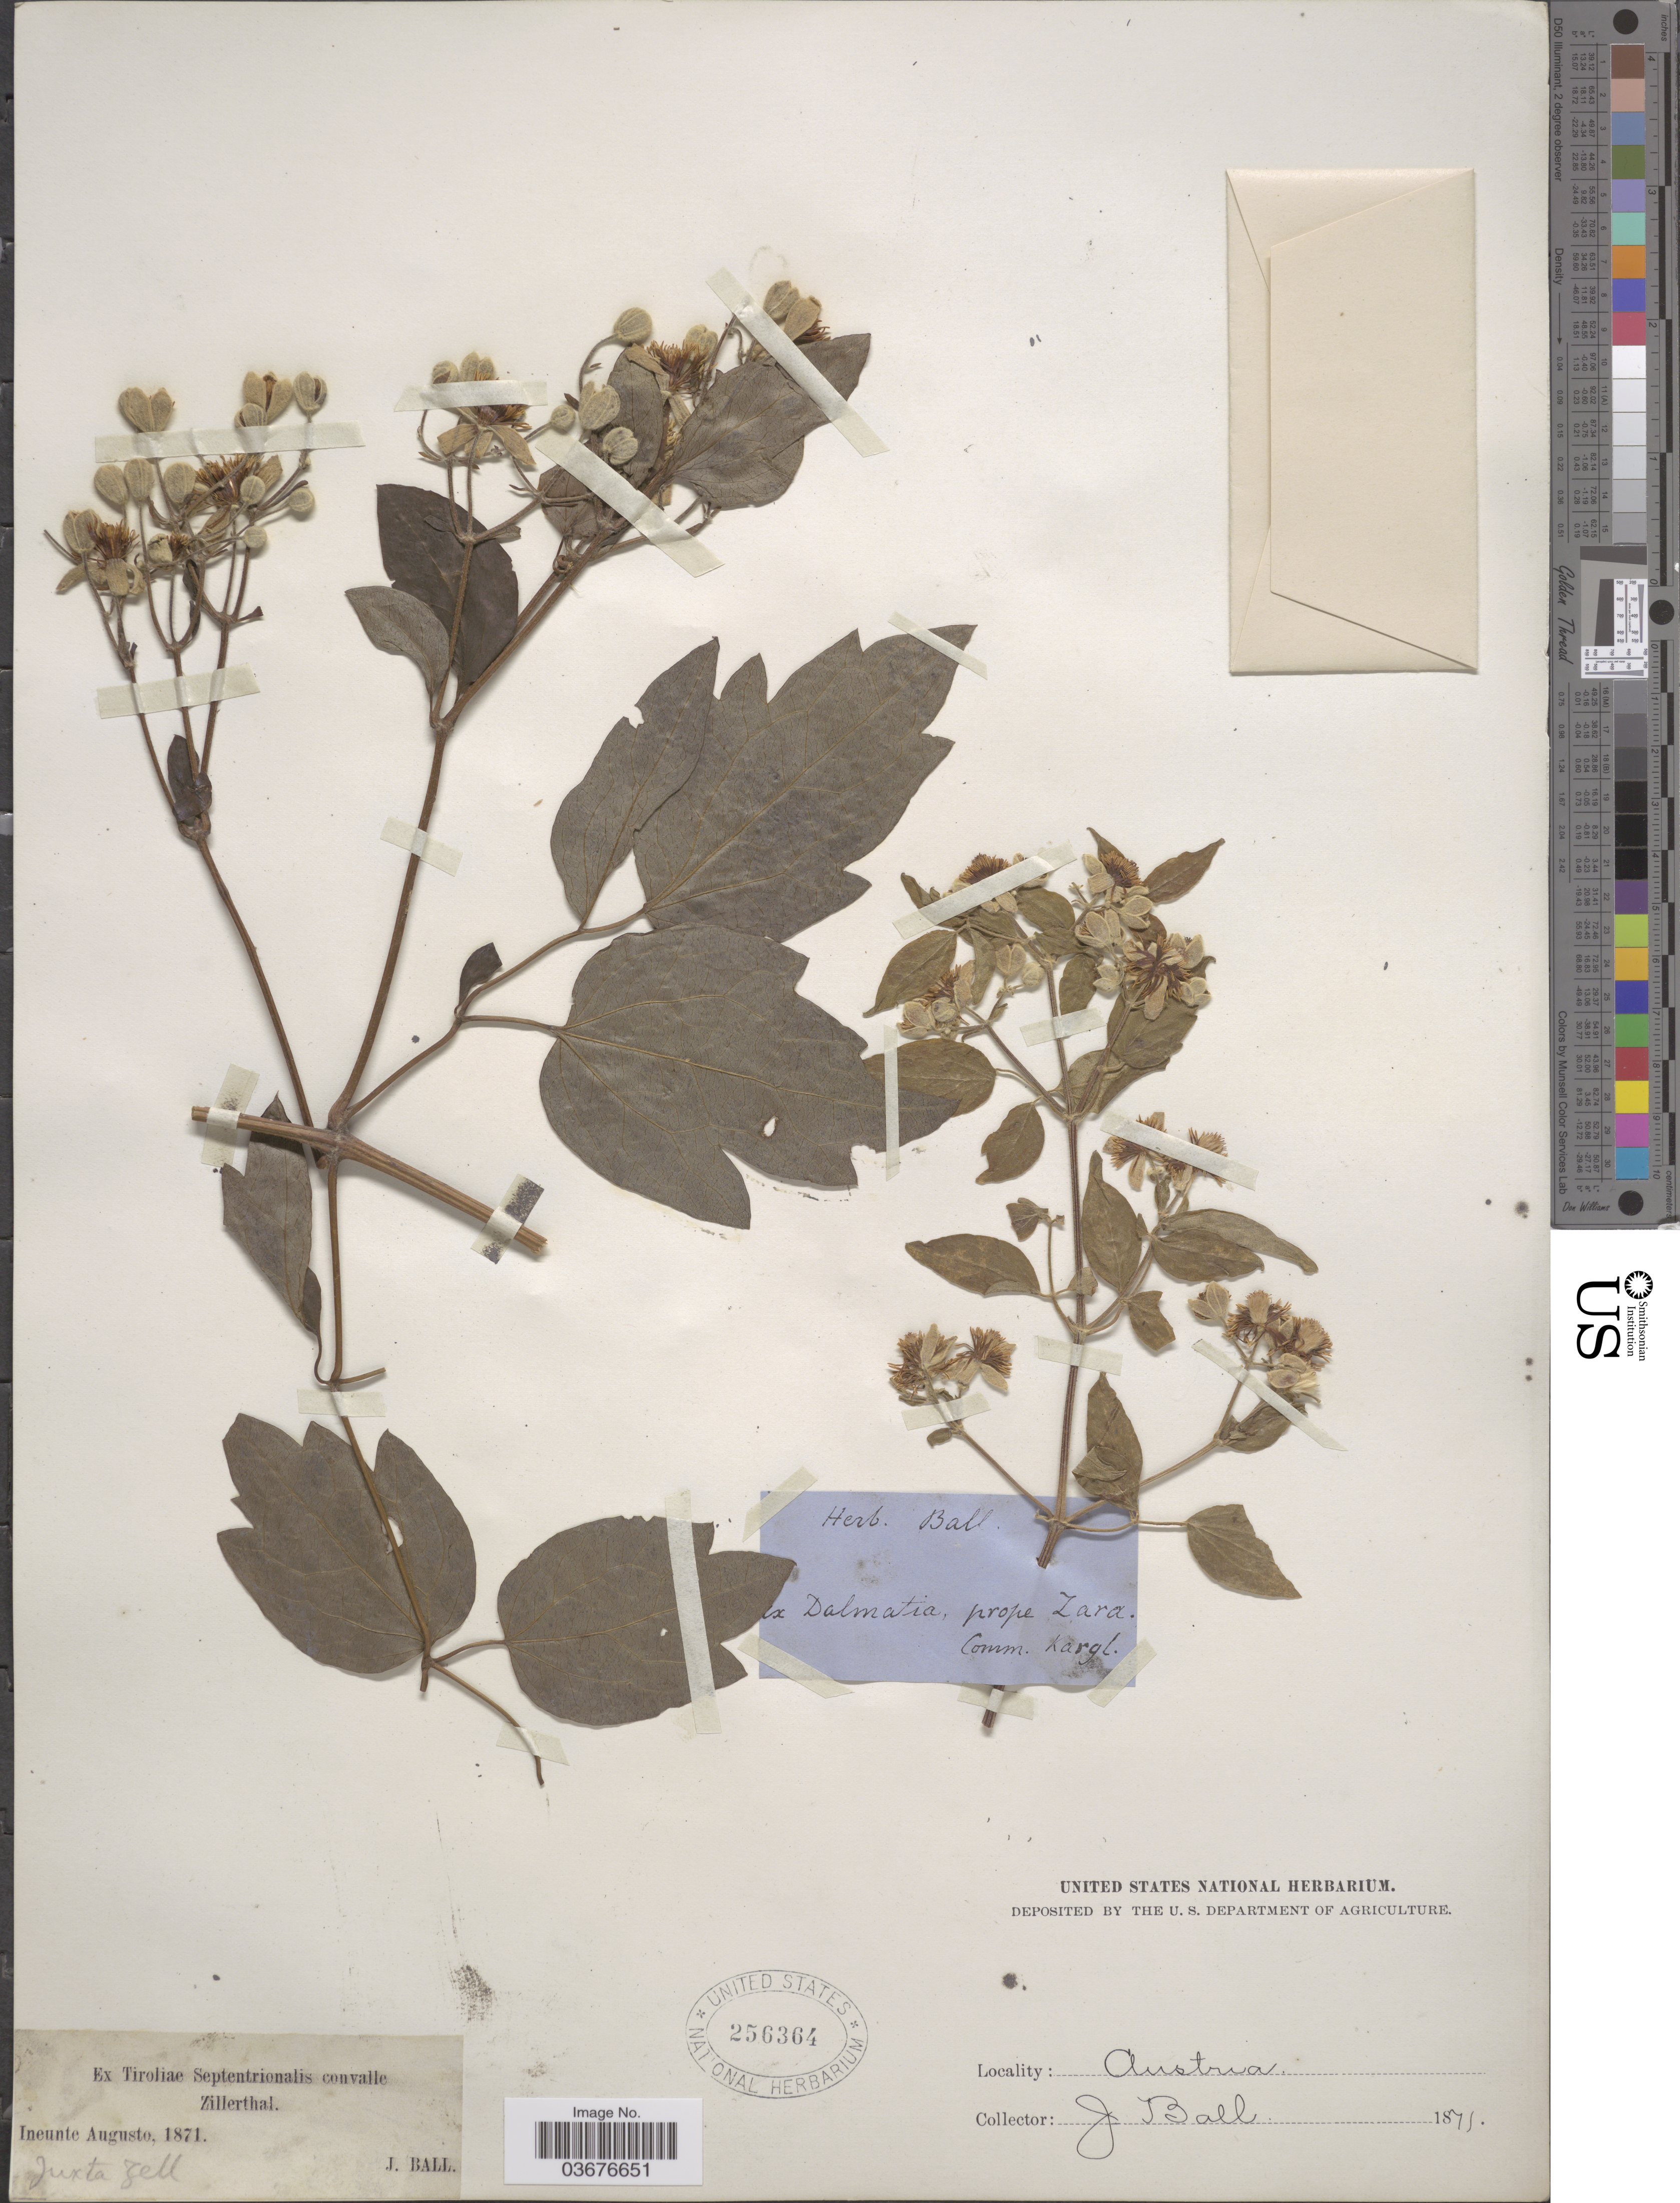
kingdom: Plantae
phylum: Tracheophyta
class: Magnoliopsida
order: Ranunculales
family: Ranunculaceae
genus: Clematis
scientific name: Clematis vitalba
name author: L.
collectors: J. Ball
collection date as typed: Inuente Augusto, 1871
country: Austria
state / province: Tirol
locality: Ex Tiroliae Septentrionalis convalle Zillerthal. Juxta Zell.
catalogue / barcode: US 256364